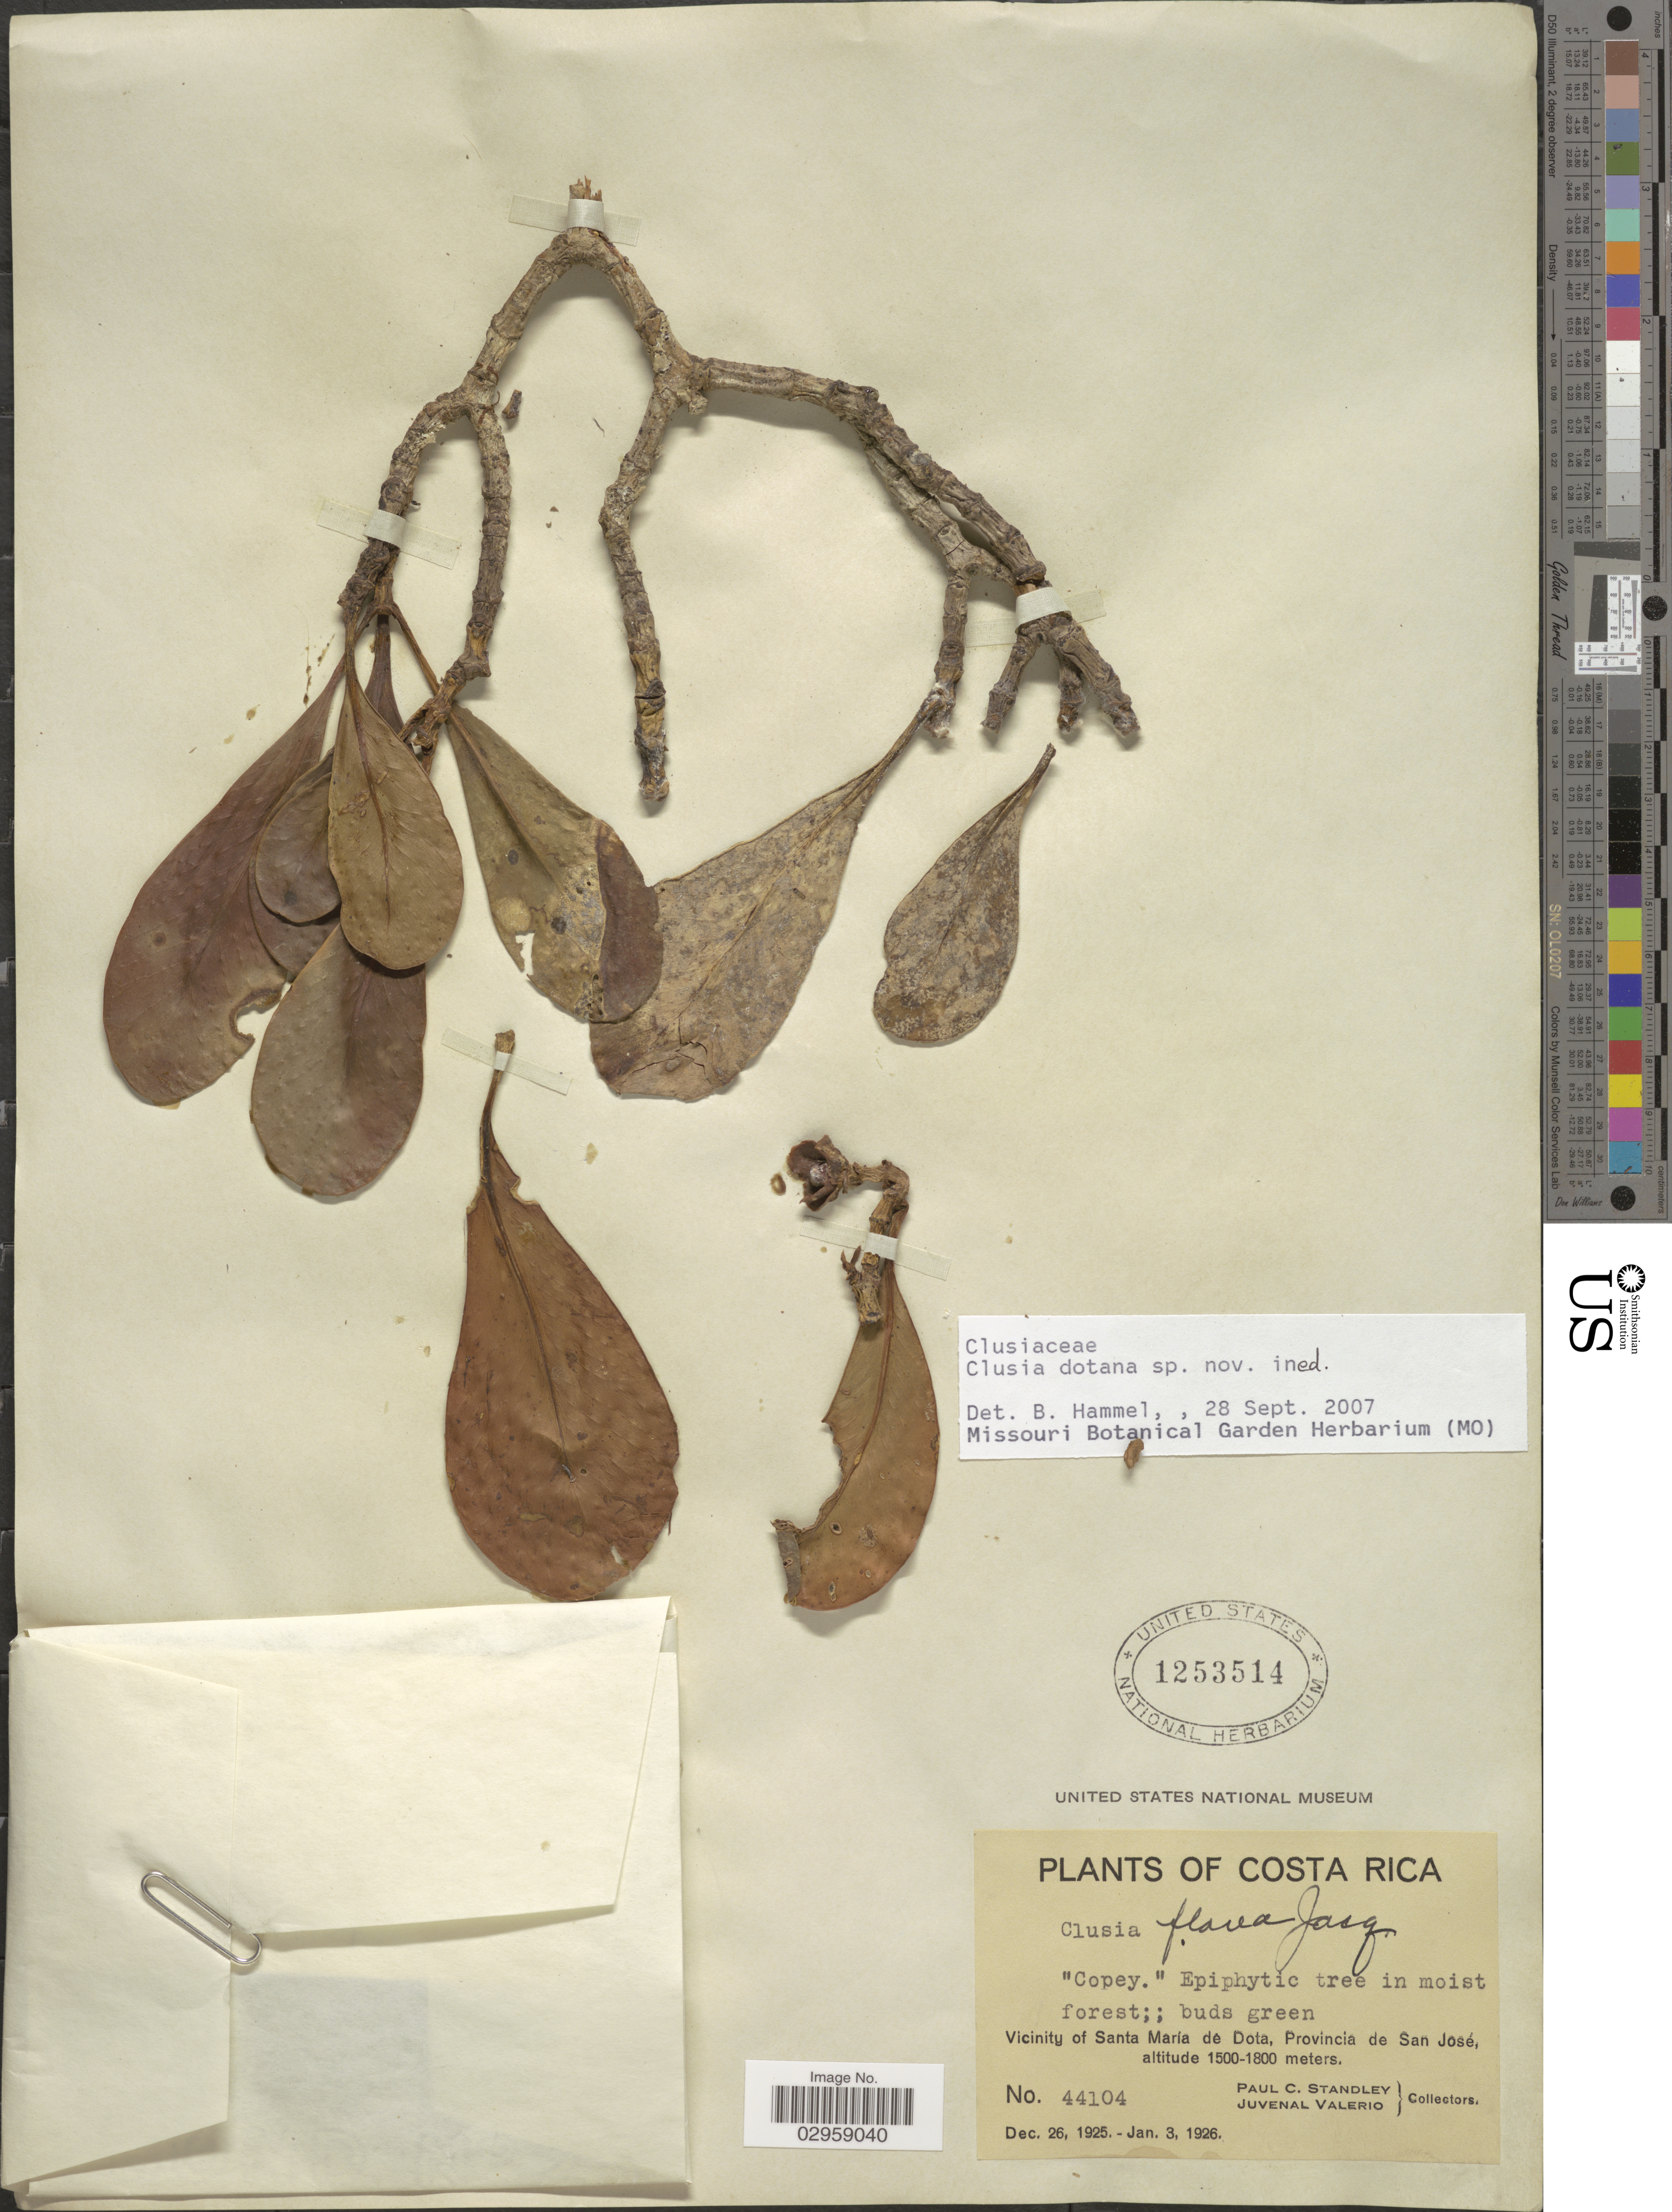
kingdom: Plantae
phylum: Tracheophyta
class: Magnoliopsida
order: Malpighiales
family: Clusiaceae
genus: Clusia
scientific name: Clusia dotana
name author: Hammel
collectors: P. C. Standley & J. Valerio R.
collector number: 44104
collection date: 1925-12-26/1926-01-03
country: Costa Rica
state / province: San José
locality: Vicinity of Santa María de Dota.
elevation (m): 1500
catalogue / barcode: US 1253514